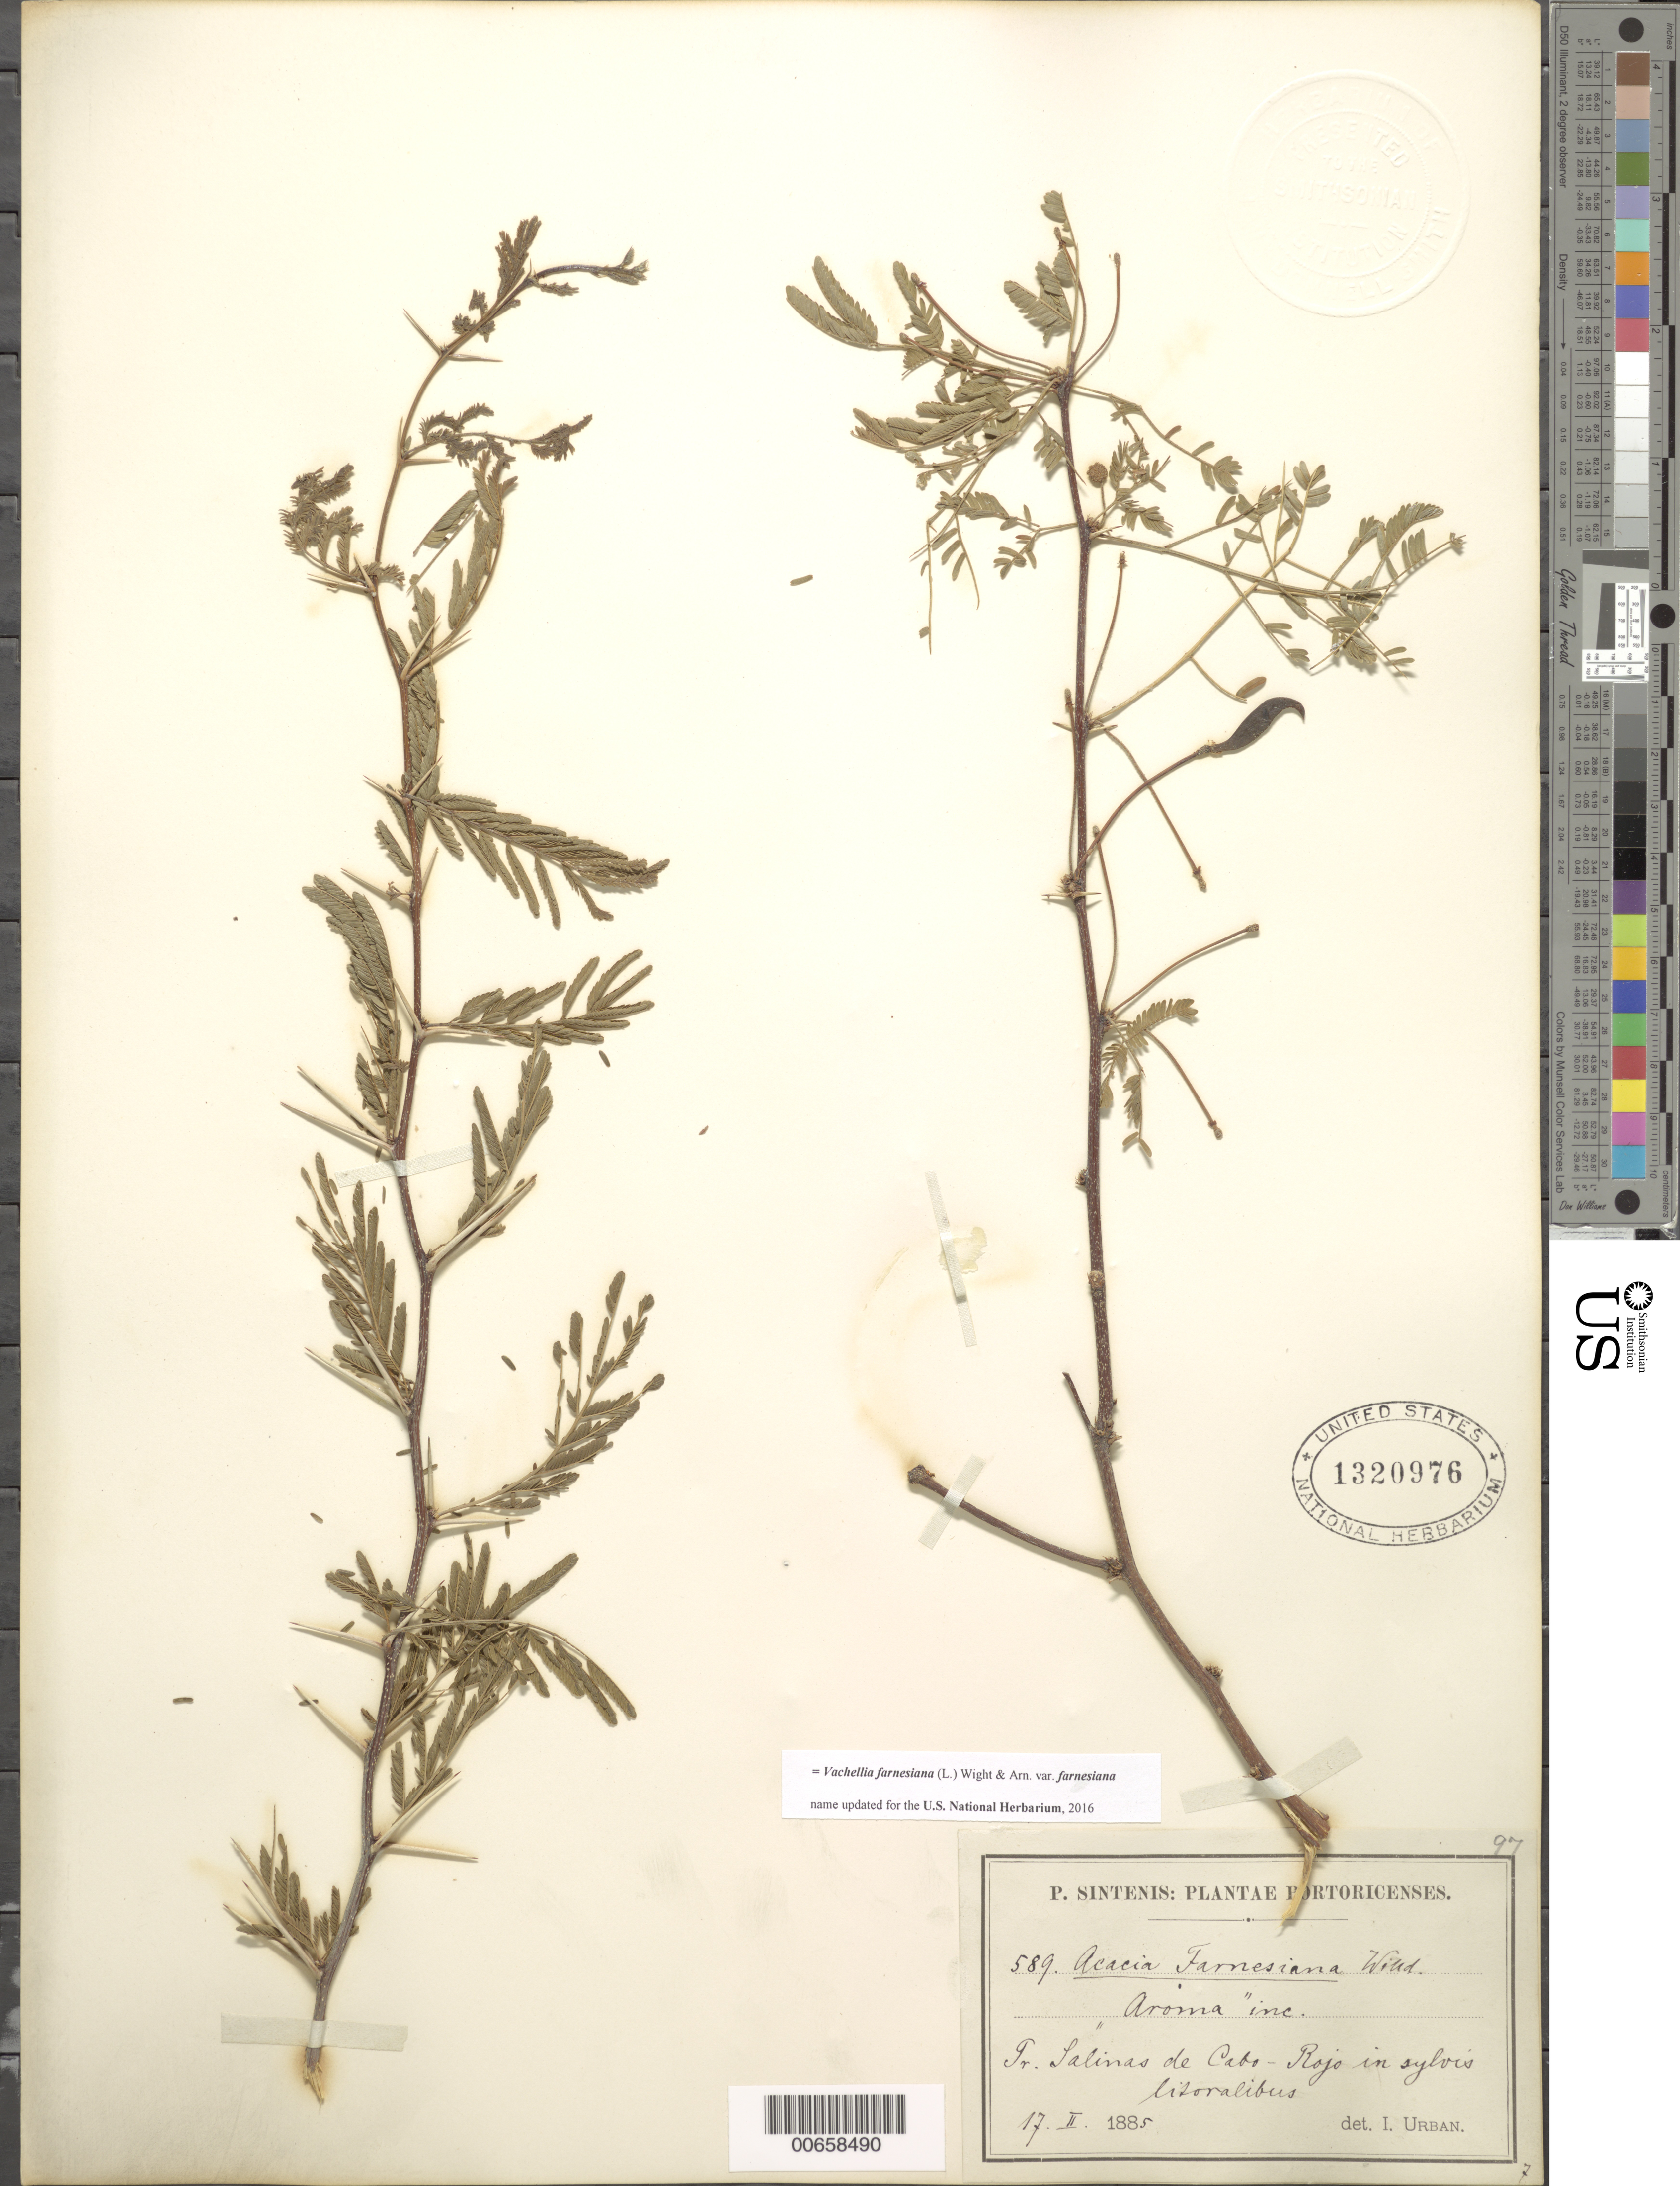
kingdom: Plantae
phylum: Tracheophyta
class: Magnoliopsida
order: Fabales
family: Fabaceae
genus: Vachellia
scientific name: Vachellia farnesiana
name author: (L.) Wight & Arn.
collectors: P. Sintenis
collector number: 589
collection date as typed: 17 Feb 1885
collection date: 1885-02-17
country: Puerto Rico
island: Greater Antilles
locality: Pr. Salinas de Cabo-Rojo in sylvis litoralibus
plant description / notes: Common name: Aroma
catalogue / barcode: US 1320976